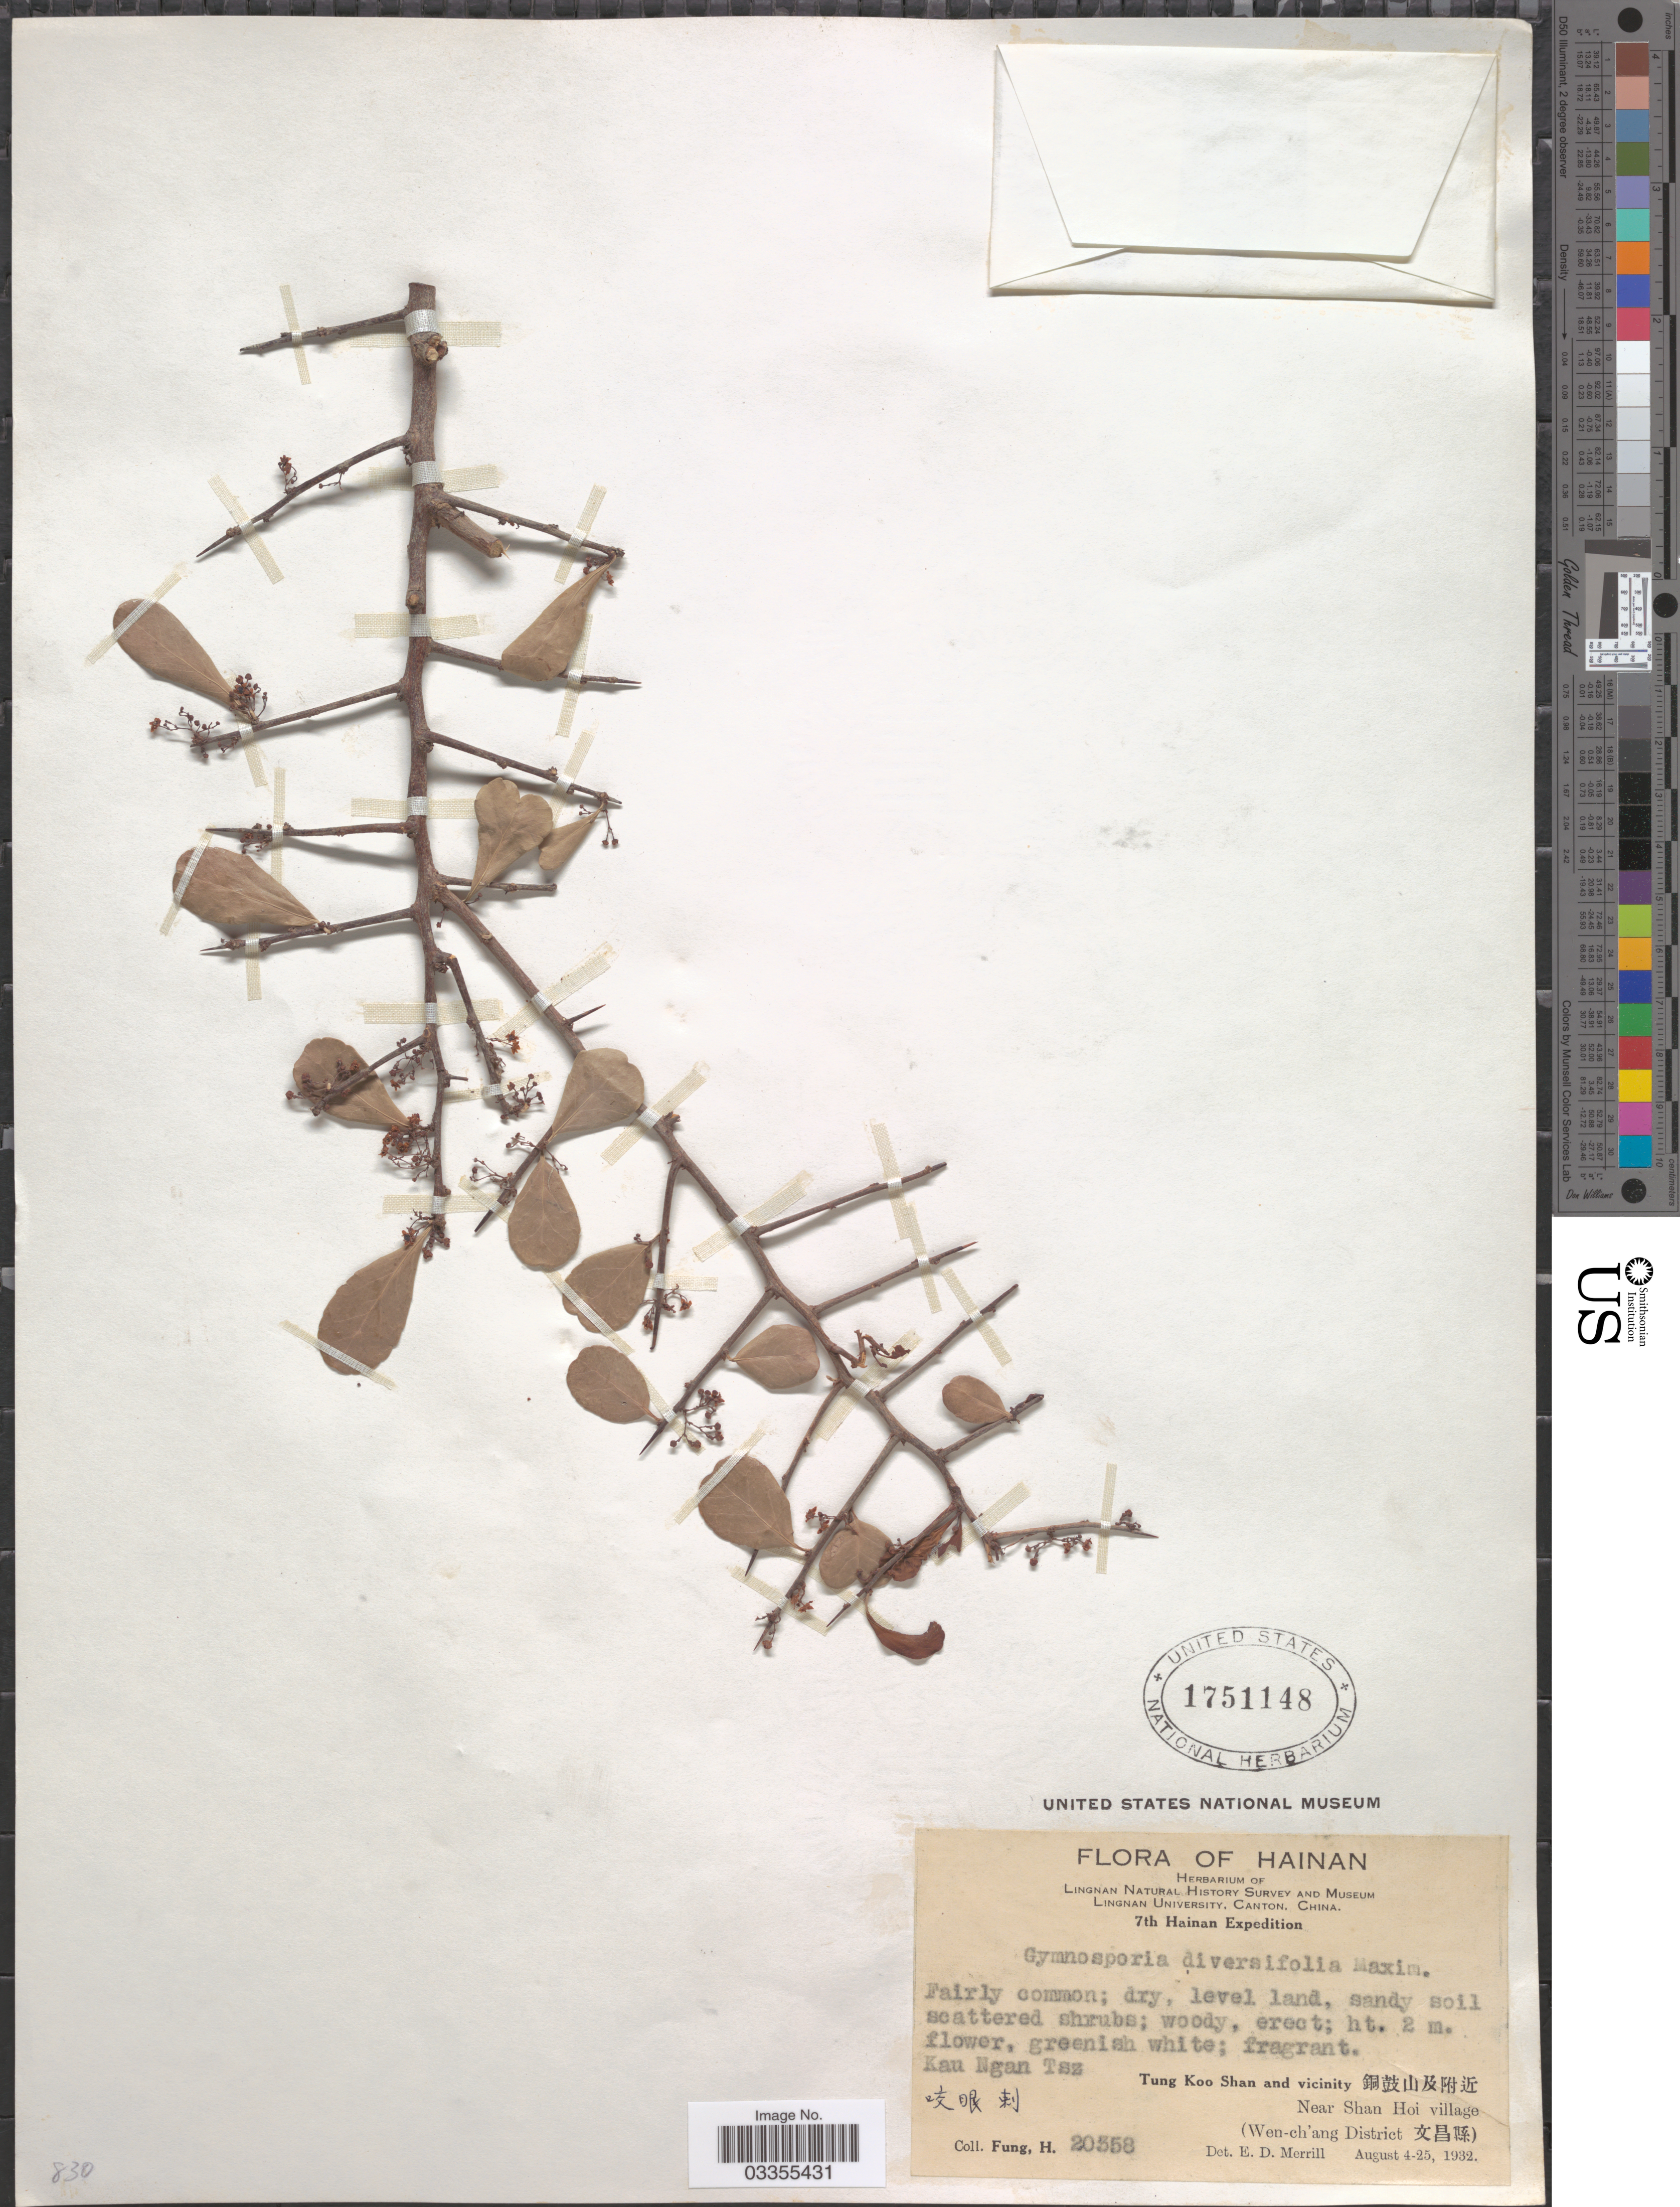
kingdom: Plantae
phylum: Tracheophyta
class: Magnoliopsida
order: Celastrales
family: Celastraceae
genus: Gymnosporia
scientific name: Gymnosporia diversifolia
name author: Maxim.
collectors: H. Fung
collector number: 20358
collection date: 1932-08-04/1932-08-25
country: China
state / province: Hainan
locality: Kau Ngan Tsz. X. Tung Koo Shan and vicinity X. Near Shan Hoi village. (Wen-ch'ang District X).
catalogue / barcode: US 1751148